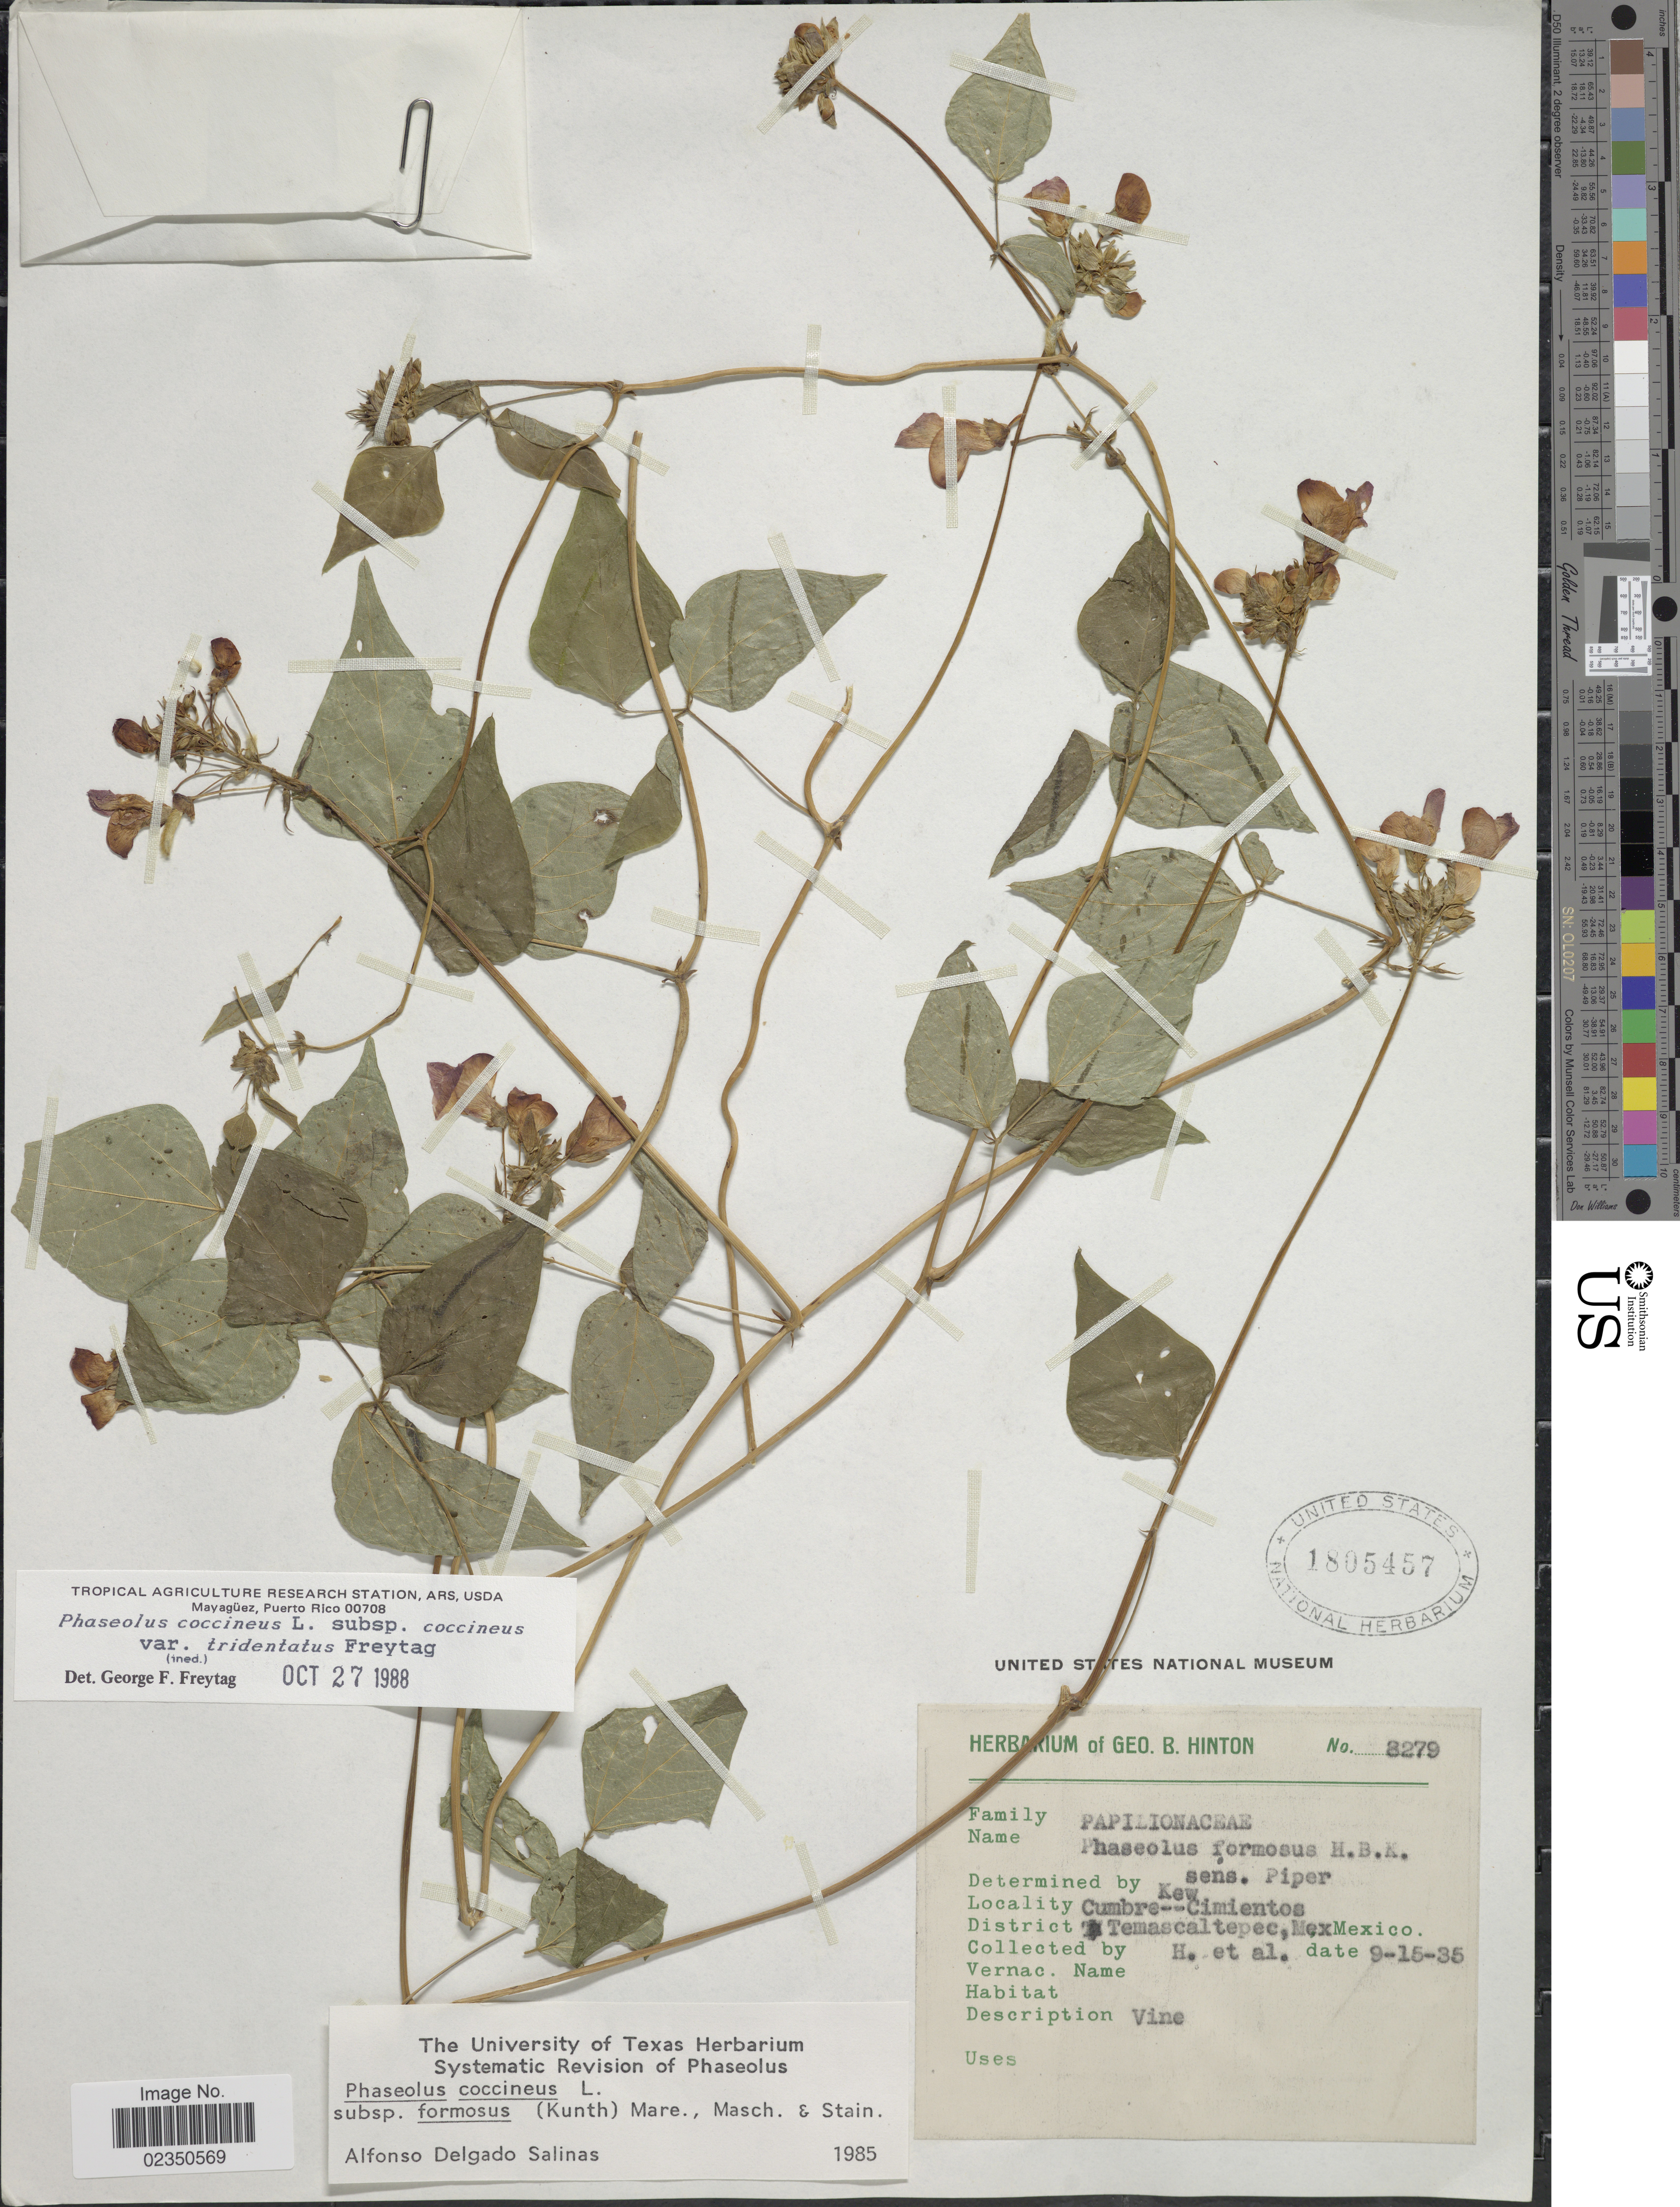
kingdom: Plantae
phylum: Tracheophyta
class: Magnoliopsida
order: Fabales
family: Fabaceae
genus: Phaseolus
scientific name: Phaseolus coccineus var. tridentatus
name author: Freytag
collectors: G. B. Hinton & et al.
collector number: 8279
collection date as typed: Transcribed d/m/y: 15/9/35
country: Mexico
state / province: México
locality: Cumbre-Cimientos, District Temascaltepec.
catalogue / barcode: US 1805457